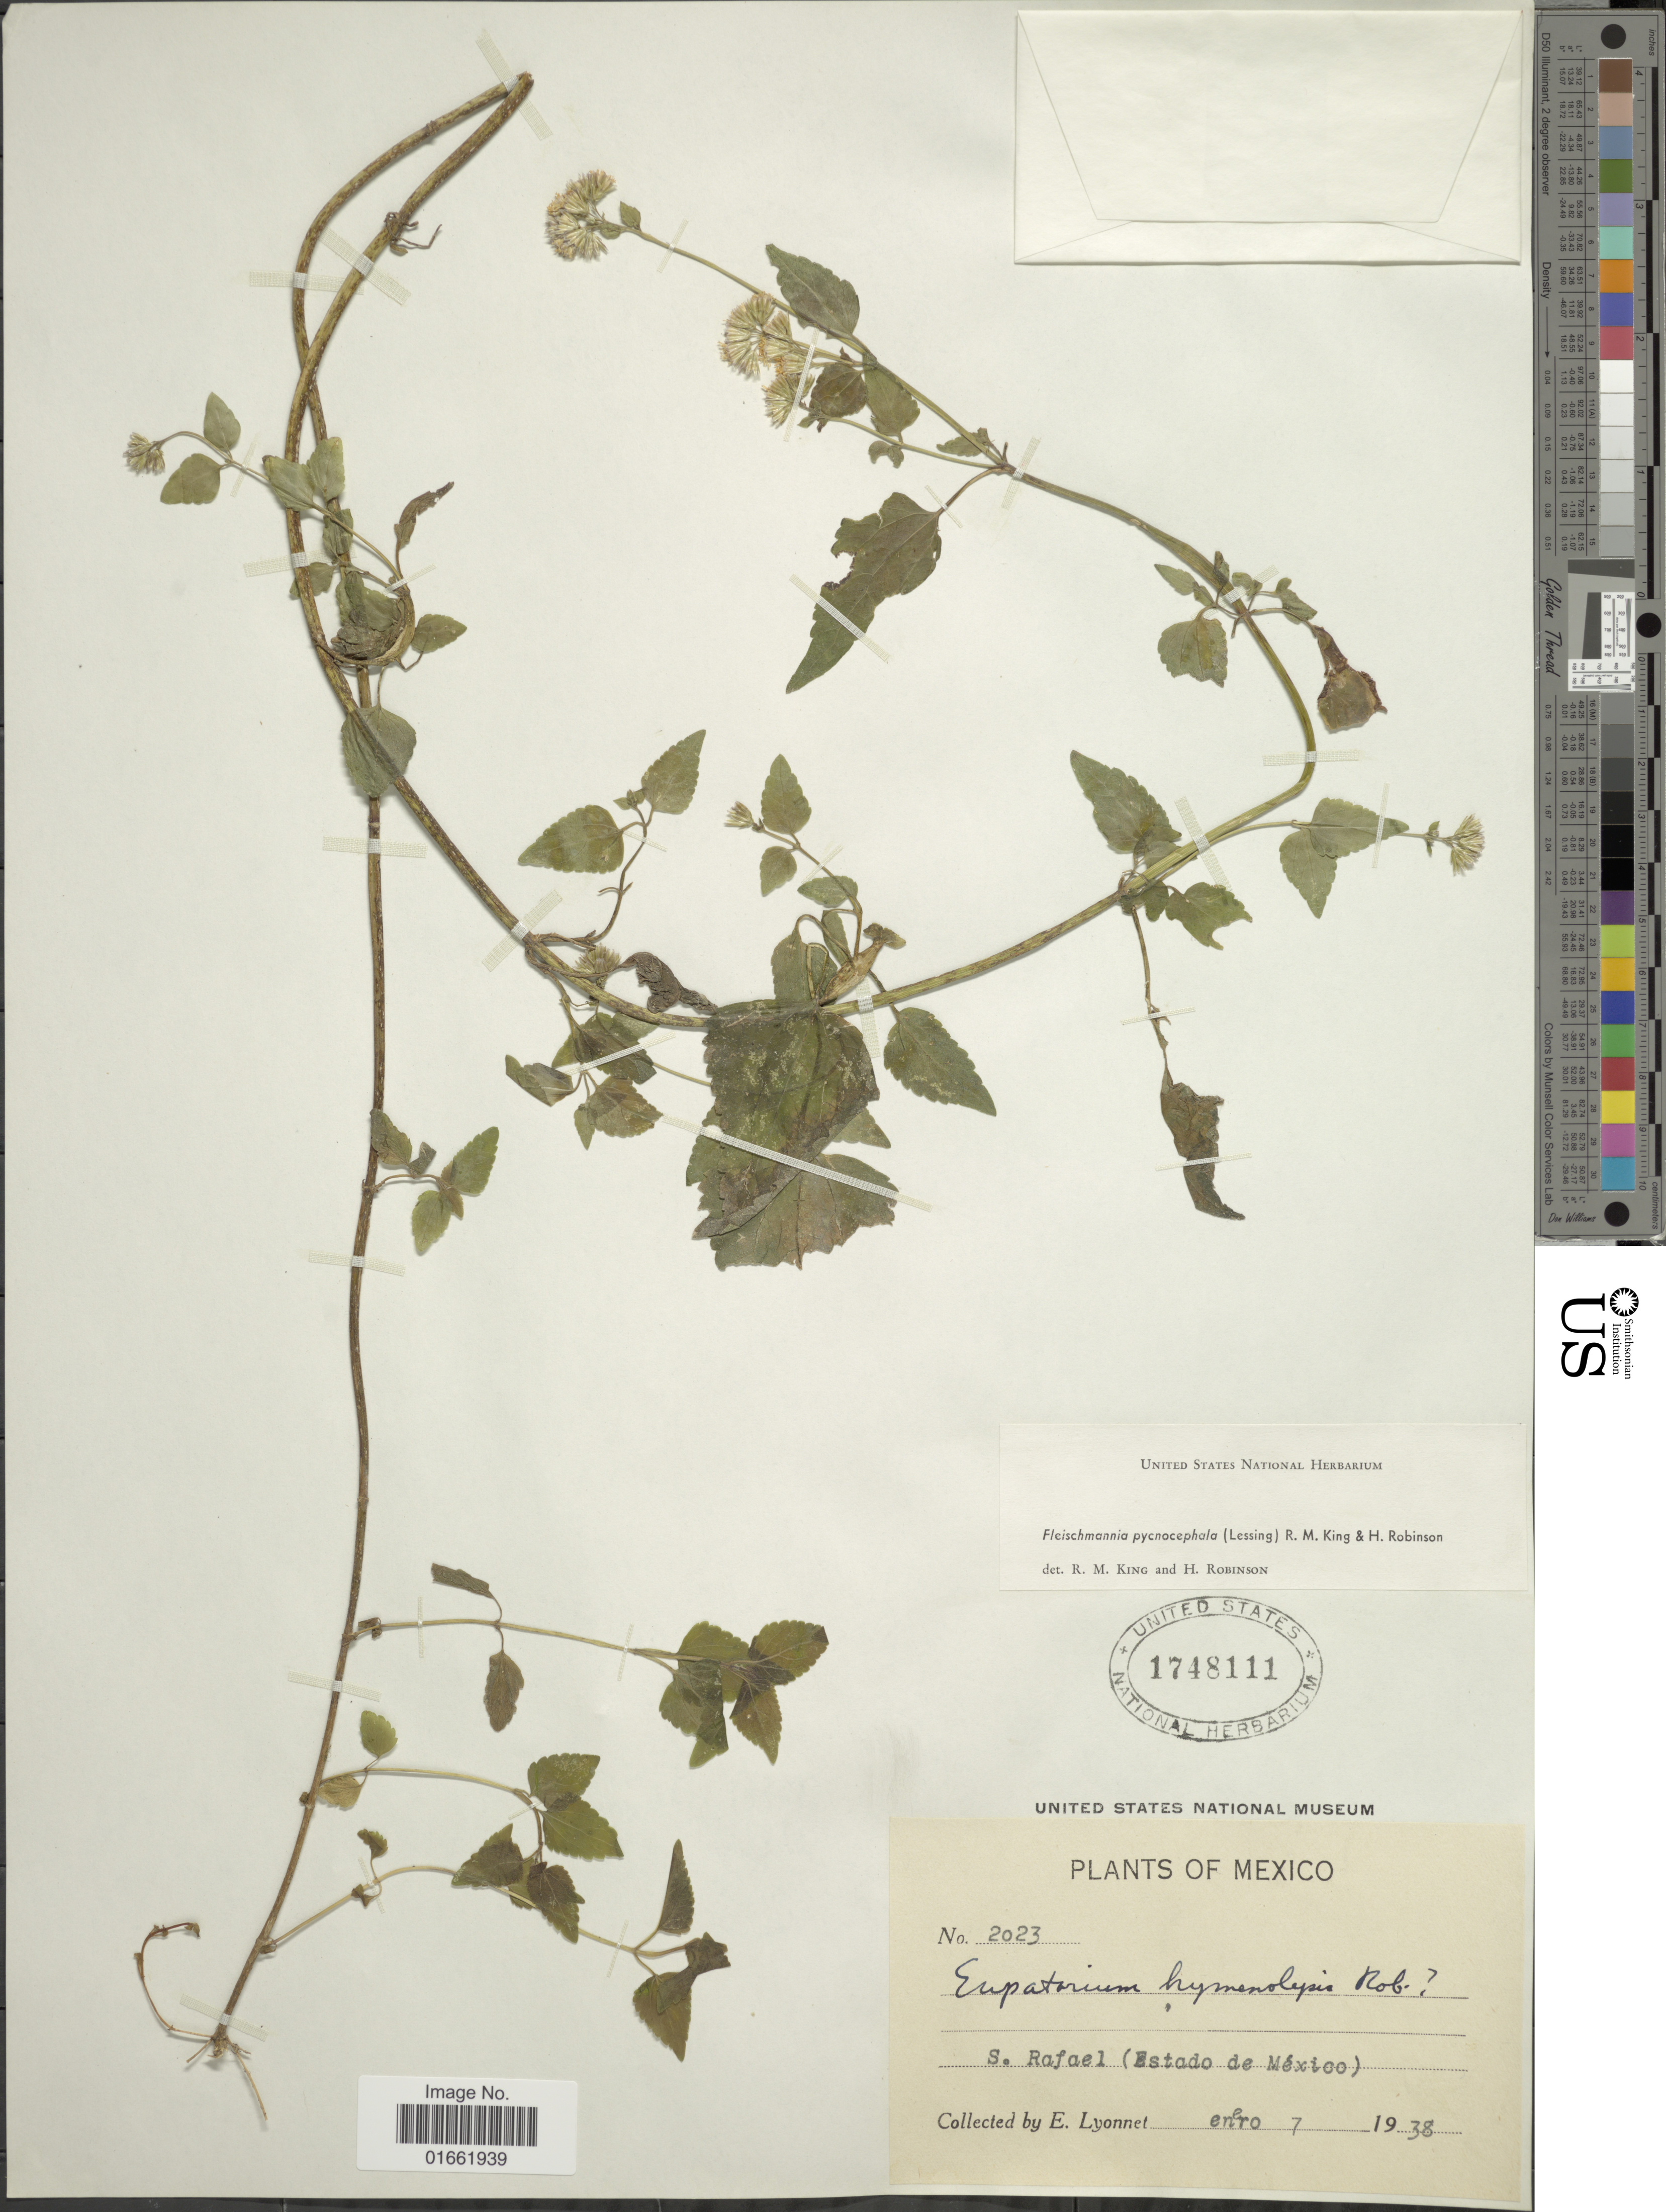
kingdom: Plantae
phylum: Tracheophyta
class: Magnoliopsida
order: Asterales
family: Asteraceae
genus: Fleischmannia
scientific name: Fleischmannia pycnocephala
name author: (Less.) R.M. King & H. Rob.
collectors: E. Lyonnet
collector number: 2023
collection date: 1938-01-07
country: Mexico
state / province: México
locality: S. Rafael (Estado de México)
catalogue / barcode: US 1748111